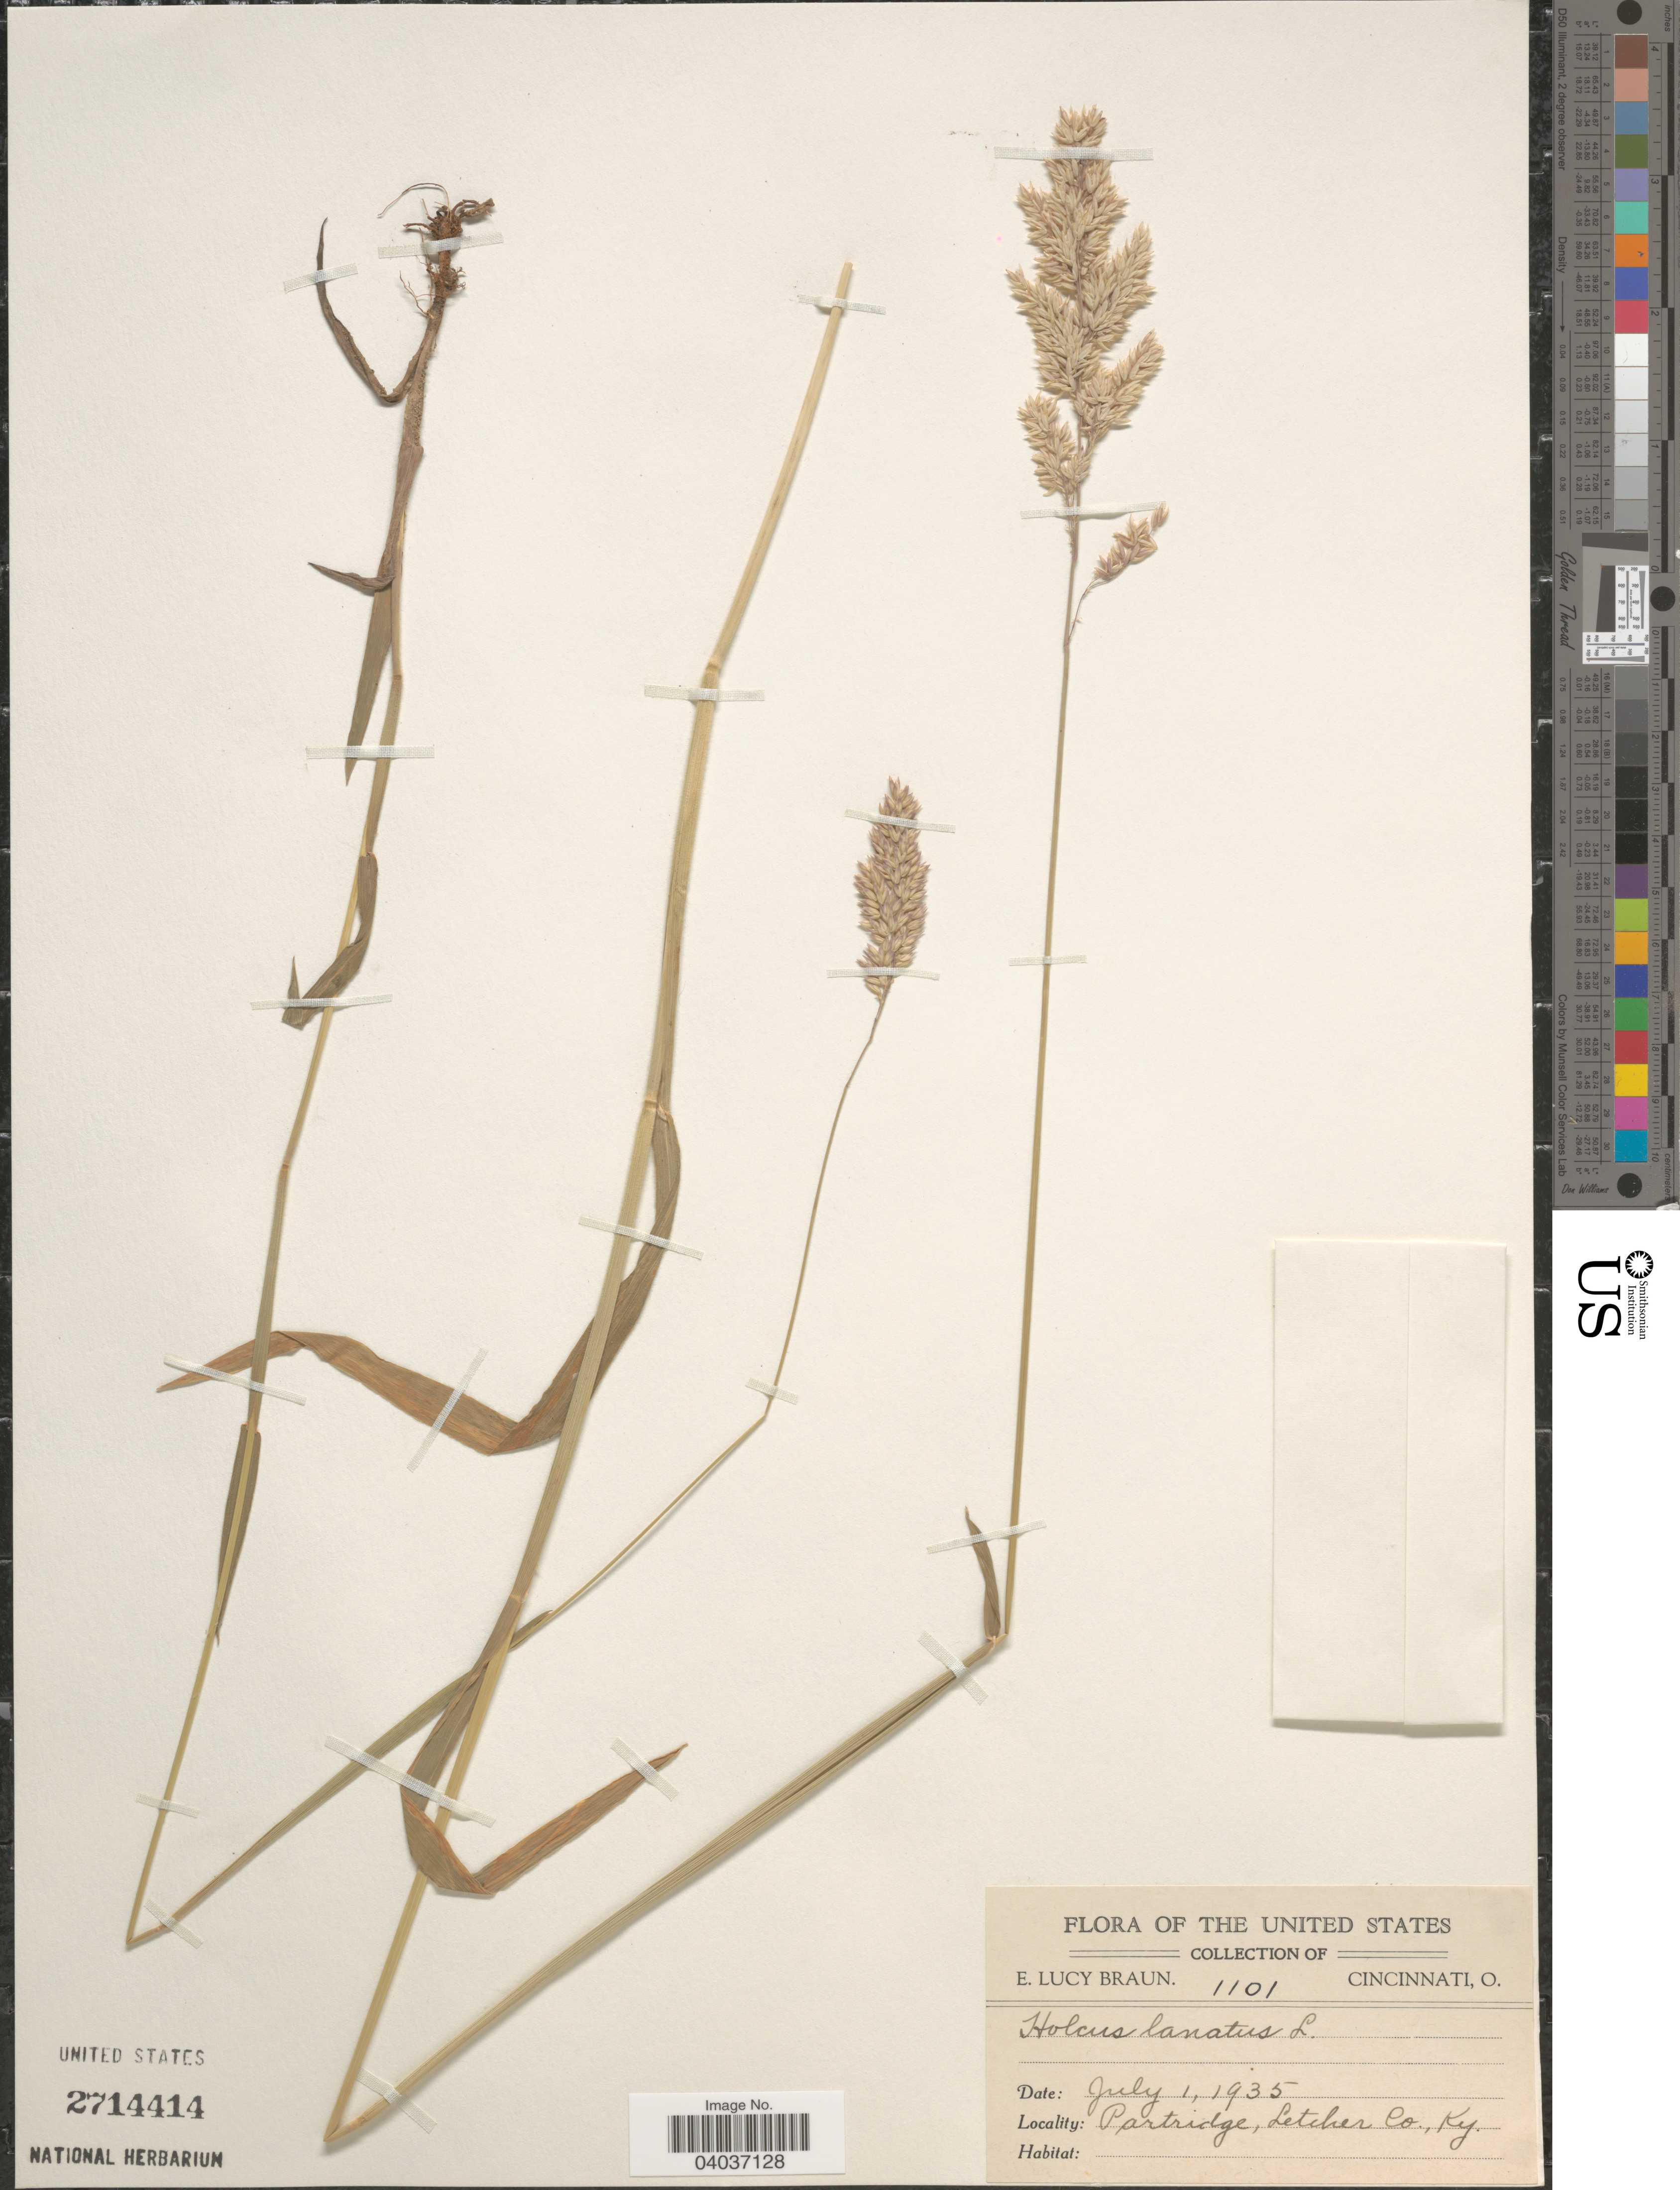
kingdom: Plantae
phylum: Tracheophyta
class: Liliopsida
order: Poales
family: Poaceae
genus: Holcus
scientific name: Holcus lanatus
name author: L.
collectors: E. L. Braun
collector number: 1101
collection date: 1935-07-01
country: United States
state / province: Kentucky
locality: Partridge, Letcher Co.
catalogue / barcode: US 2714414